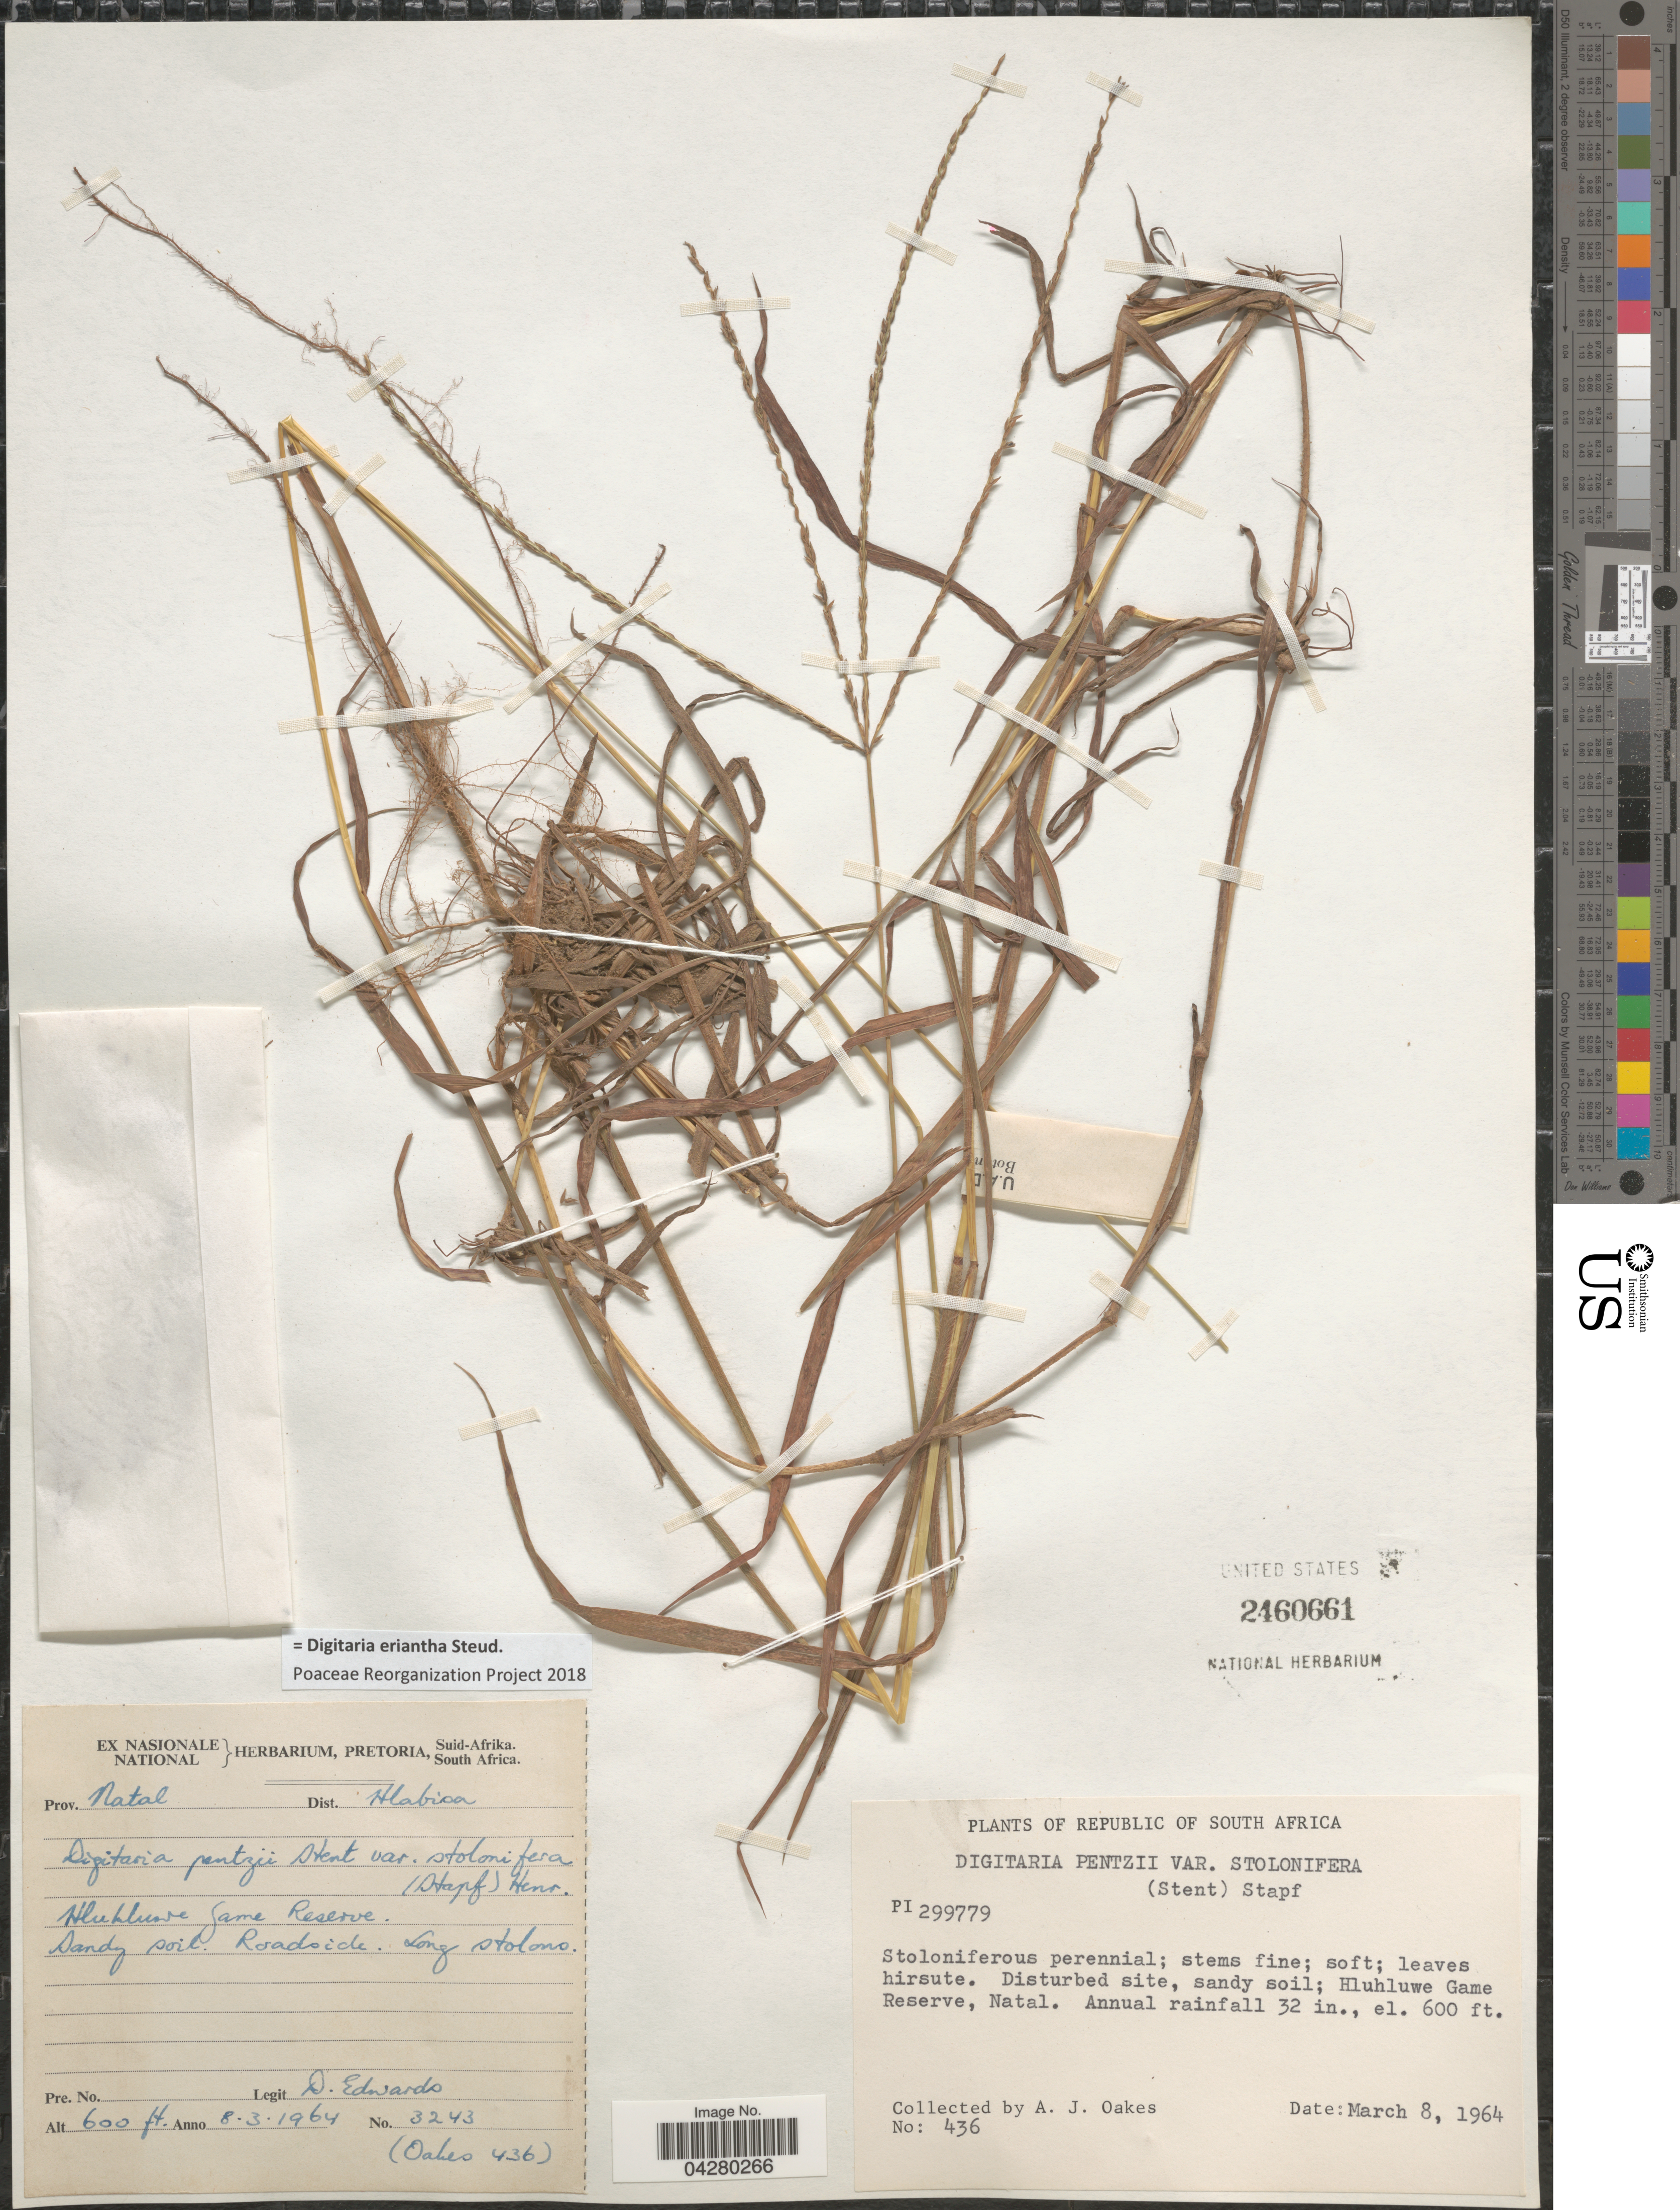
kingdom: Plantae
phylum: Tracheophyta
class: Liliopsida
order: Poales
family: Poaceae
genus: Digitaria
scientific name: Digitaria eriantha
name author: Steud.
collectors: D. Edwards & A. Oakes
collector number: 3243/436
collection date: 1964-03-08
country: South Africa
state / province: KwaZulu-Natal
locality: Prov. Natal. Dist. Hlabisa. Hluhluwe Game Reserve.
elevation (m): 183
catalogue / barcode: US 2460661